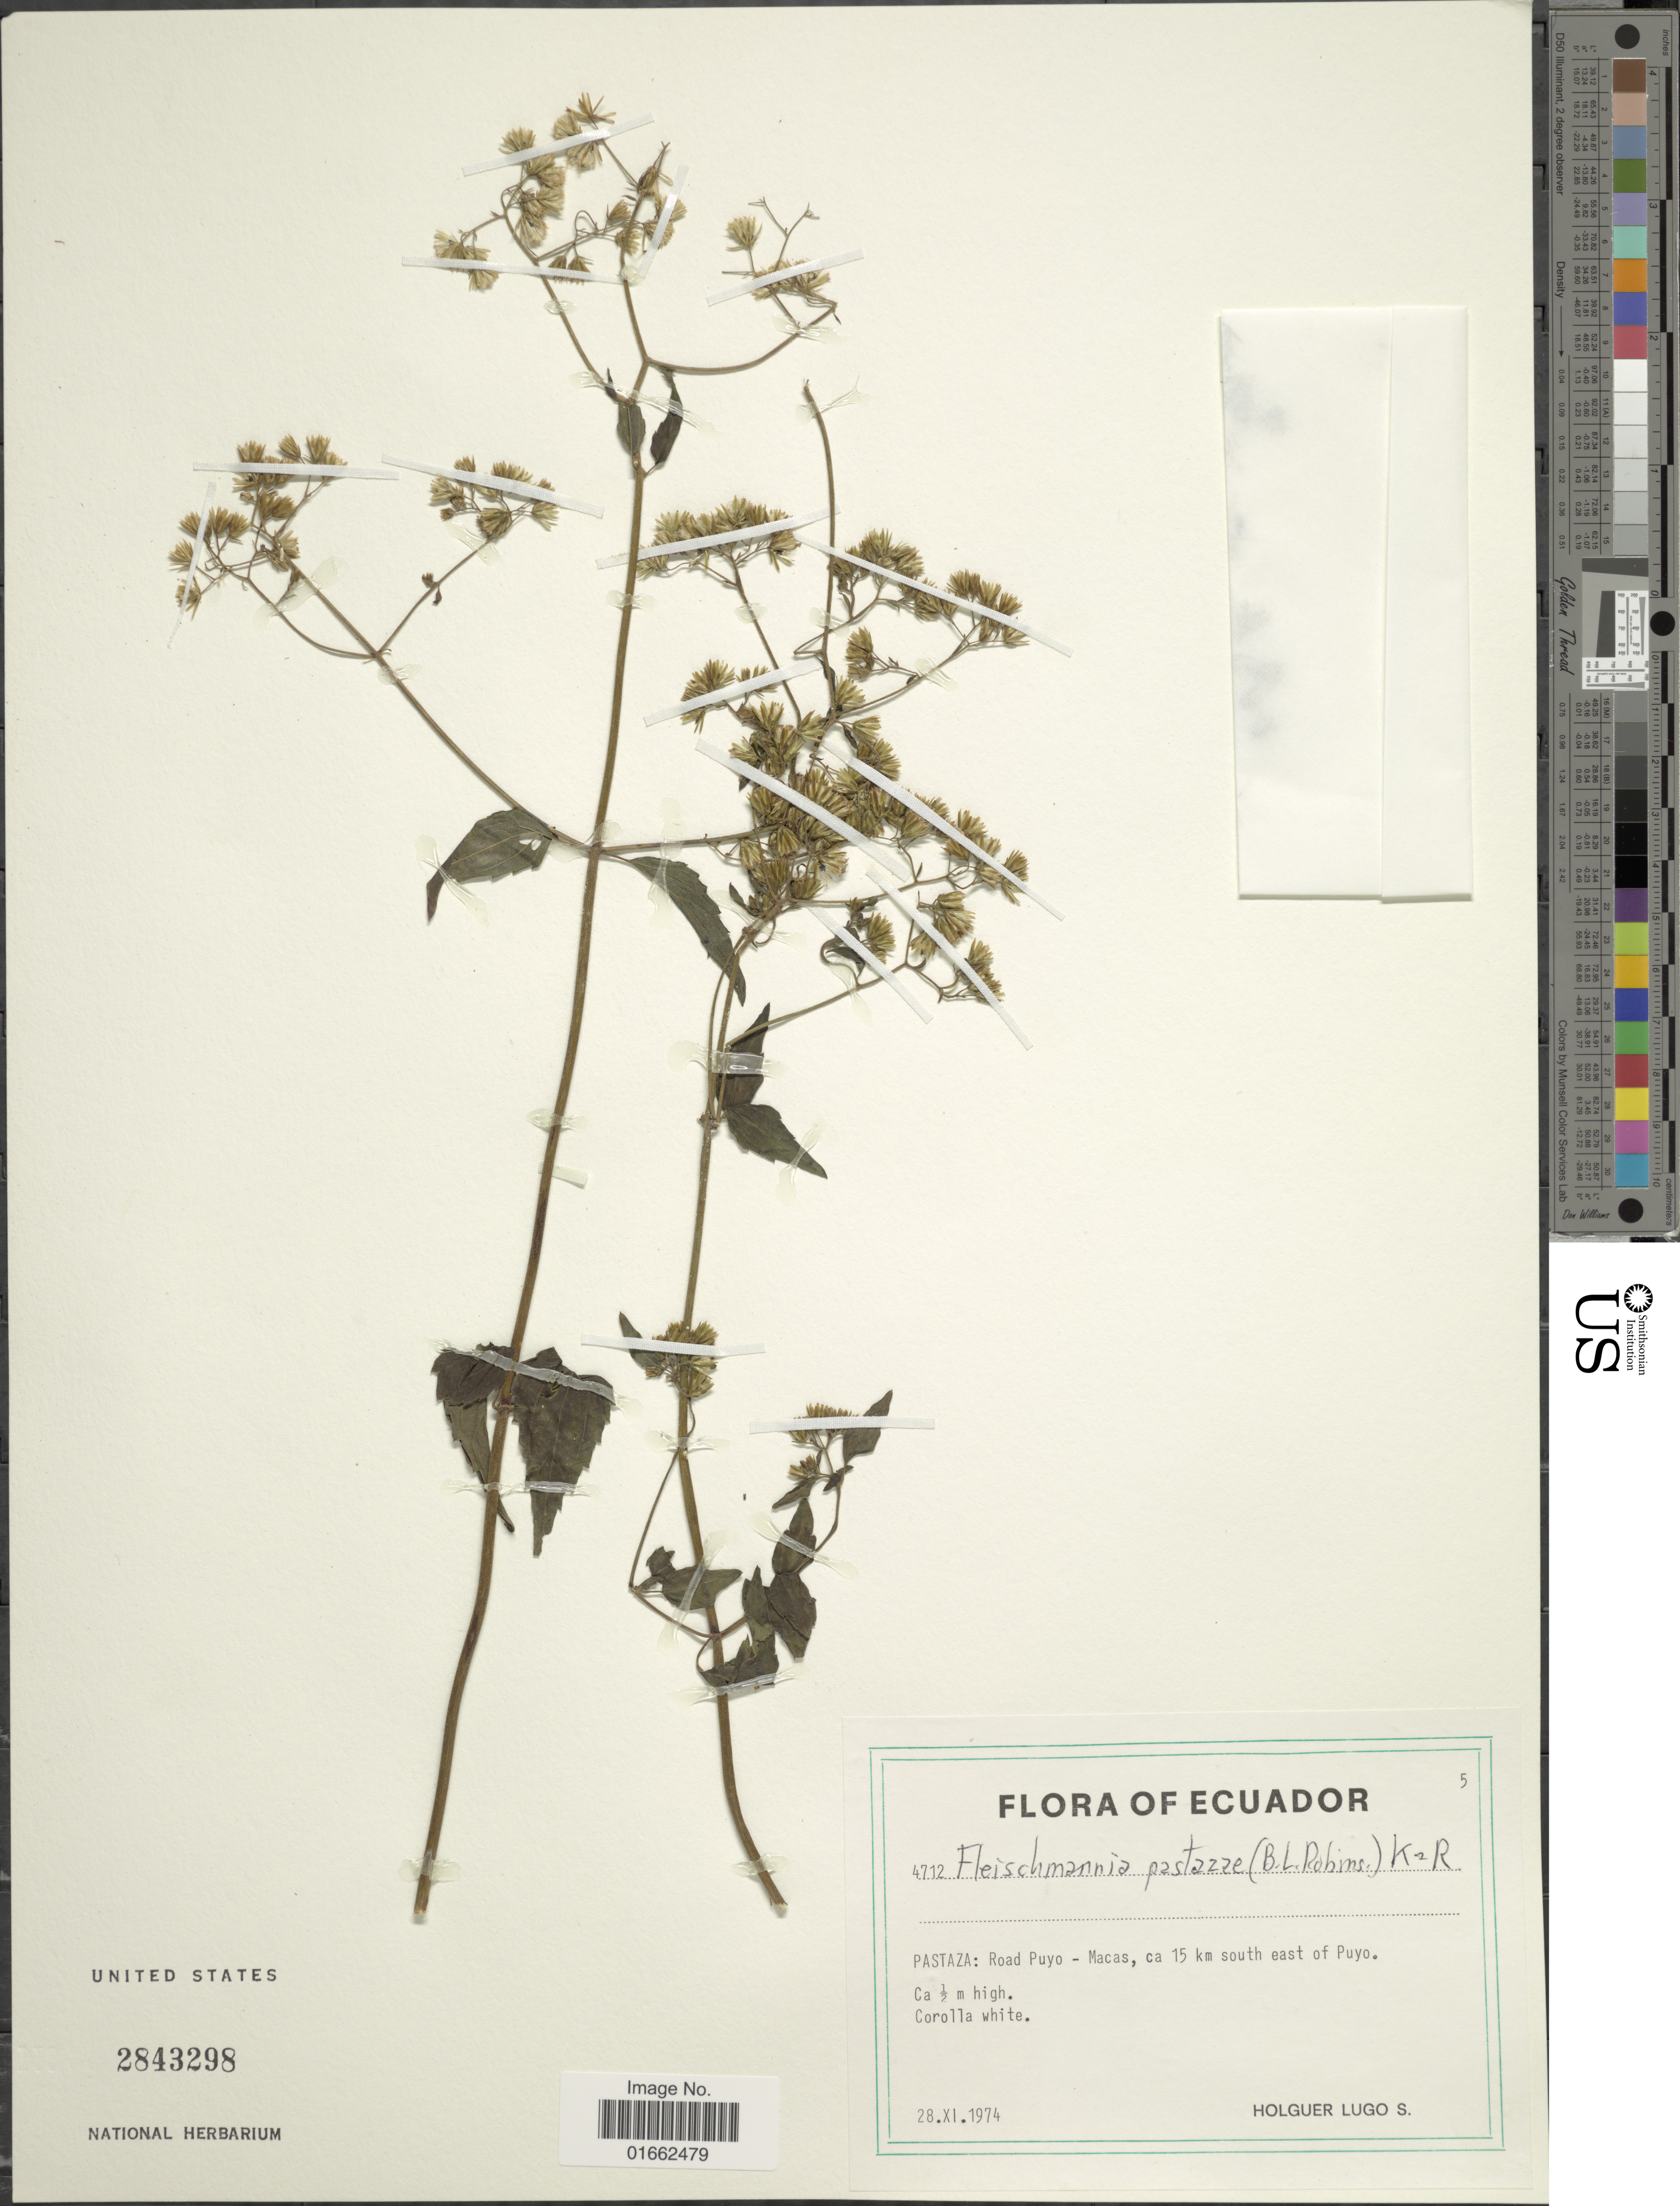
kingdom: Plantae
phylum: Tracheophyta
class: Magnoliopsida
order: Asterales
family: Asteraceae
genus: Fleischmannia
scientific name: Fleischmannia pastazae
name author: (B.L. Rob.) R.M. King & H. Rob.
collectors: H. Lugo S.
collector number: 4712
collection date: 1974-11-28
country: Ecuador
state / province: Pastaza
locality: Pastaza: Road Puyo - Macas, ca 15 km south east of Puyo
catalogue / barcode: US 2843298